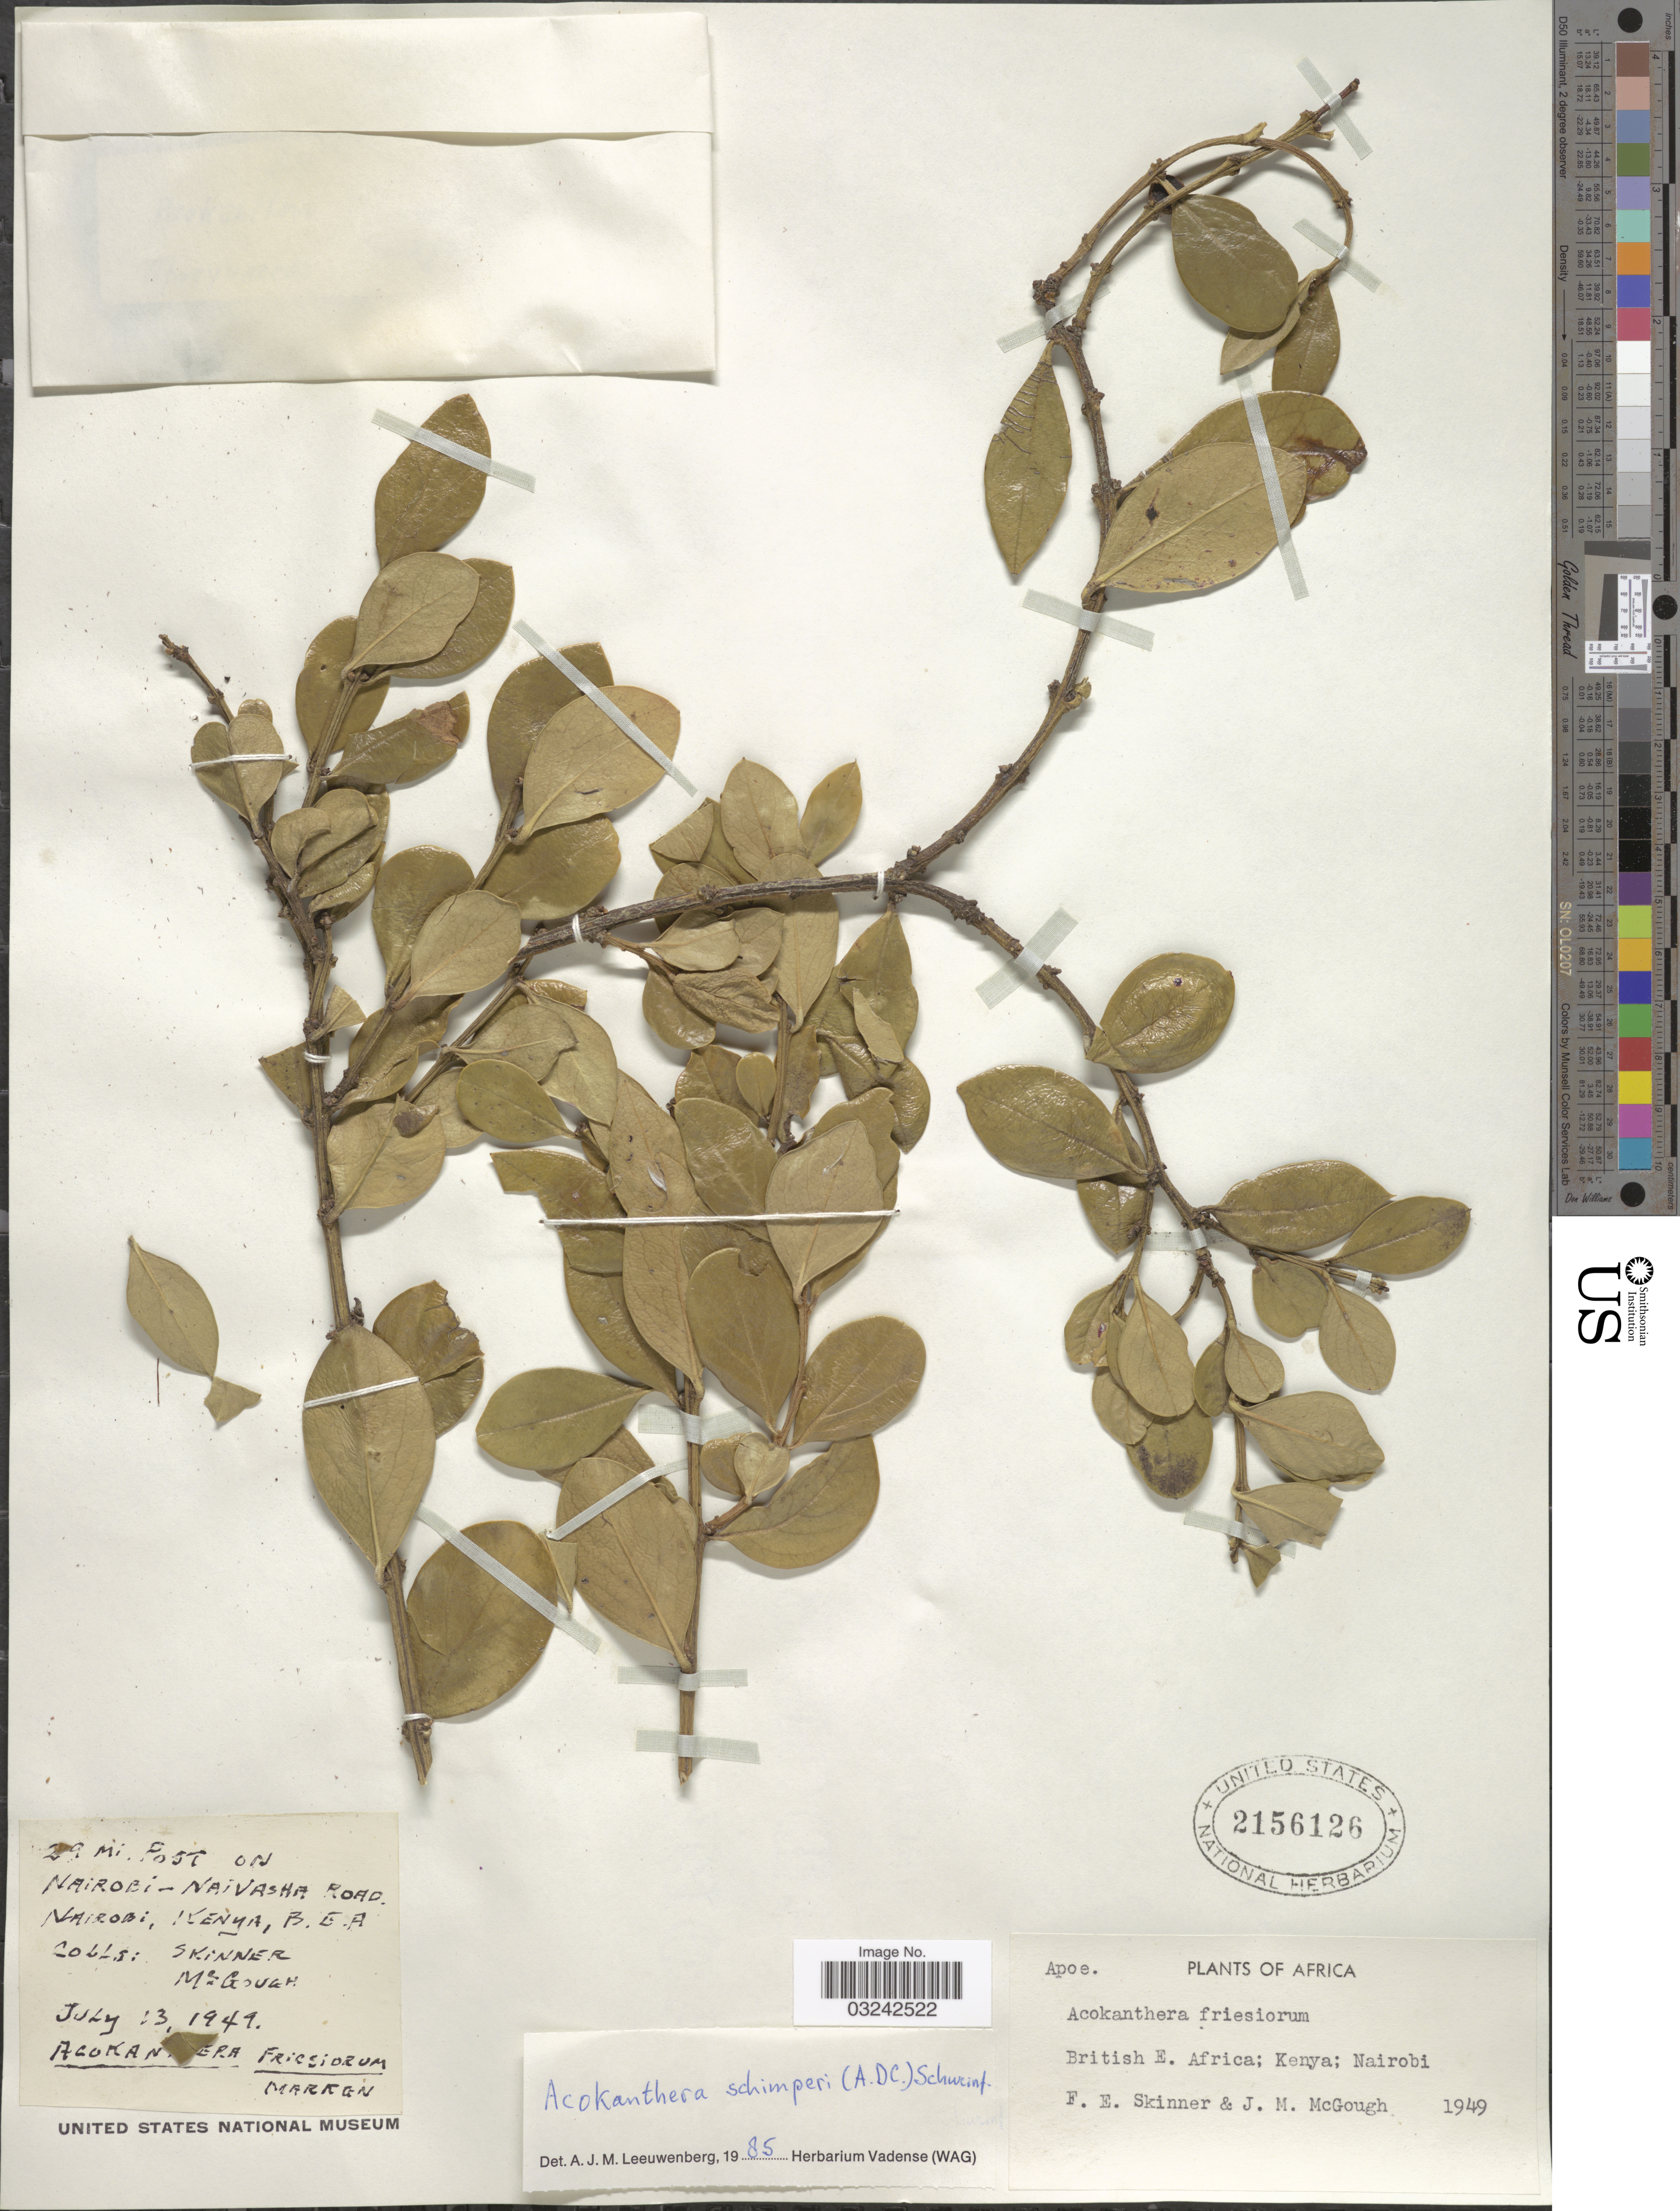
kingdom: Plantae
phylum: Tracheophyta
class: Magnoliopsida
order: Gentianales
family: Apocynaceae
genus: Acokanthera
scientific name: Acokanthera schimperi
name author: (DC.) Schweinf.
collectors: F. Skinner & J. Mcgough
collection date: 1949-07-13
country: Kenya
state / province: Nairobi Area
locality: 29 mi. East on Nairobi-Naivasha Road. British East Africa.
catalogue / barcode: US 2156126